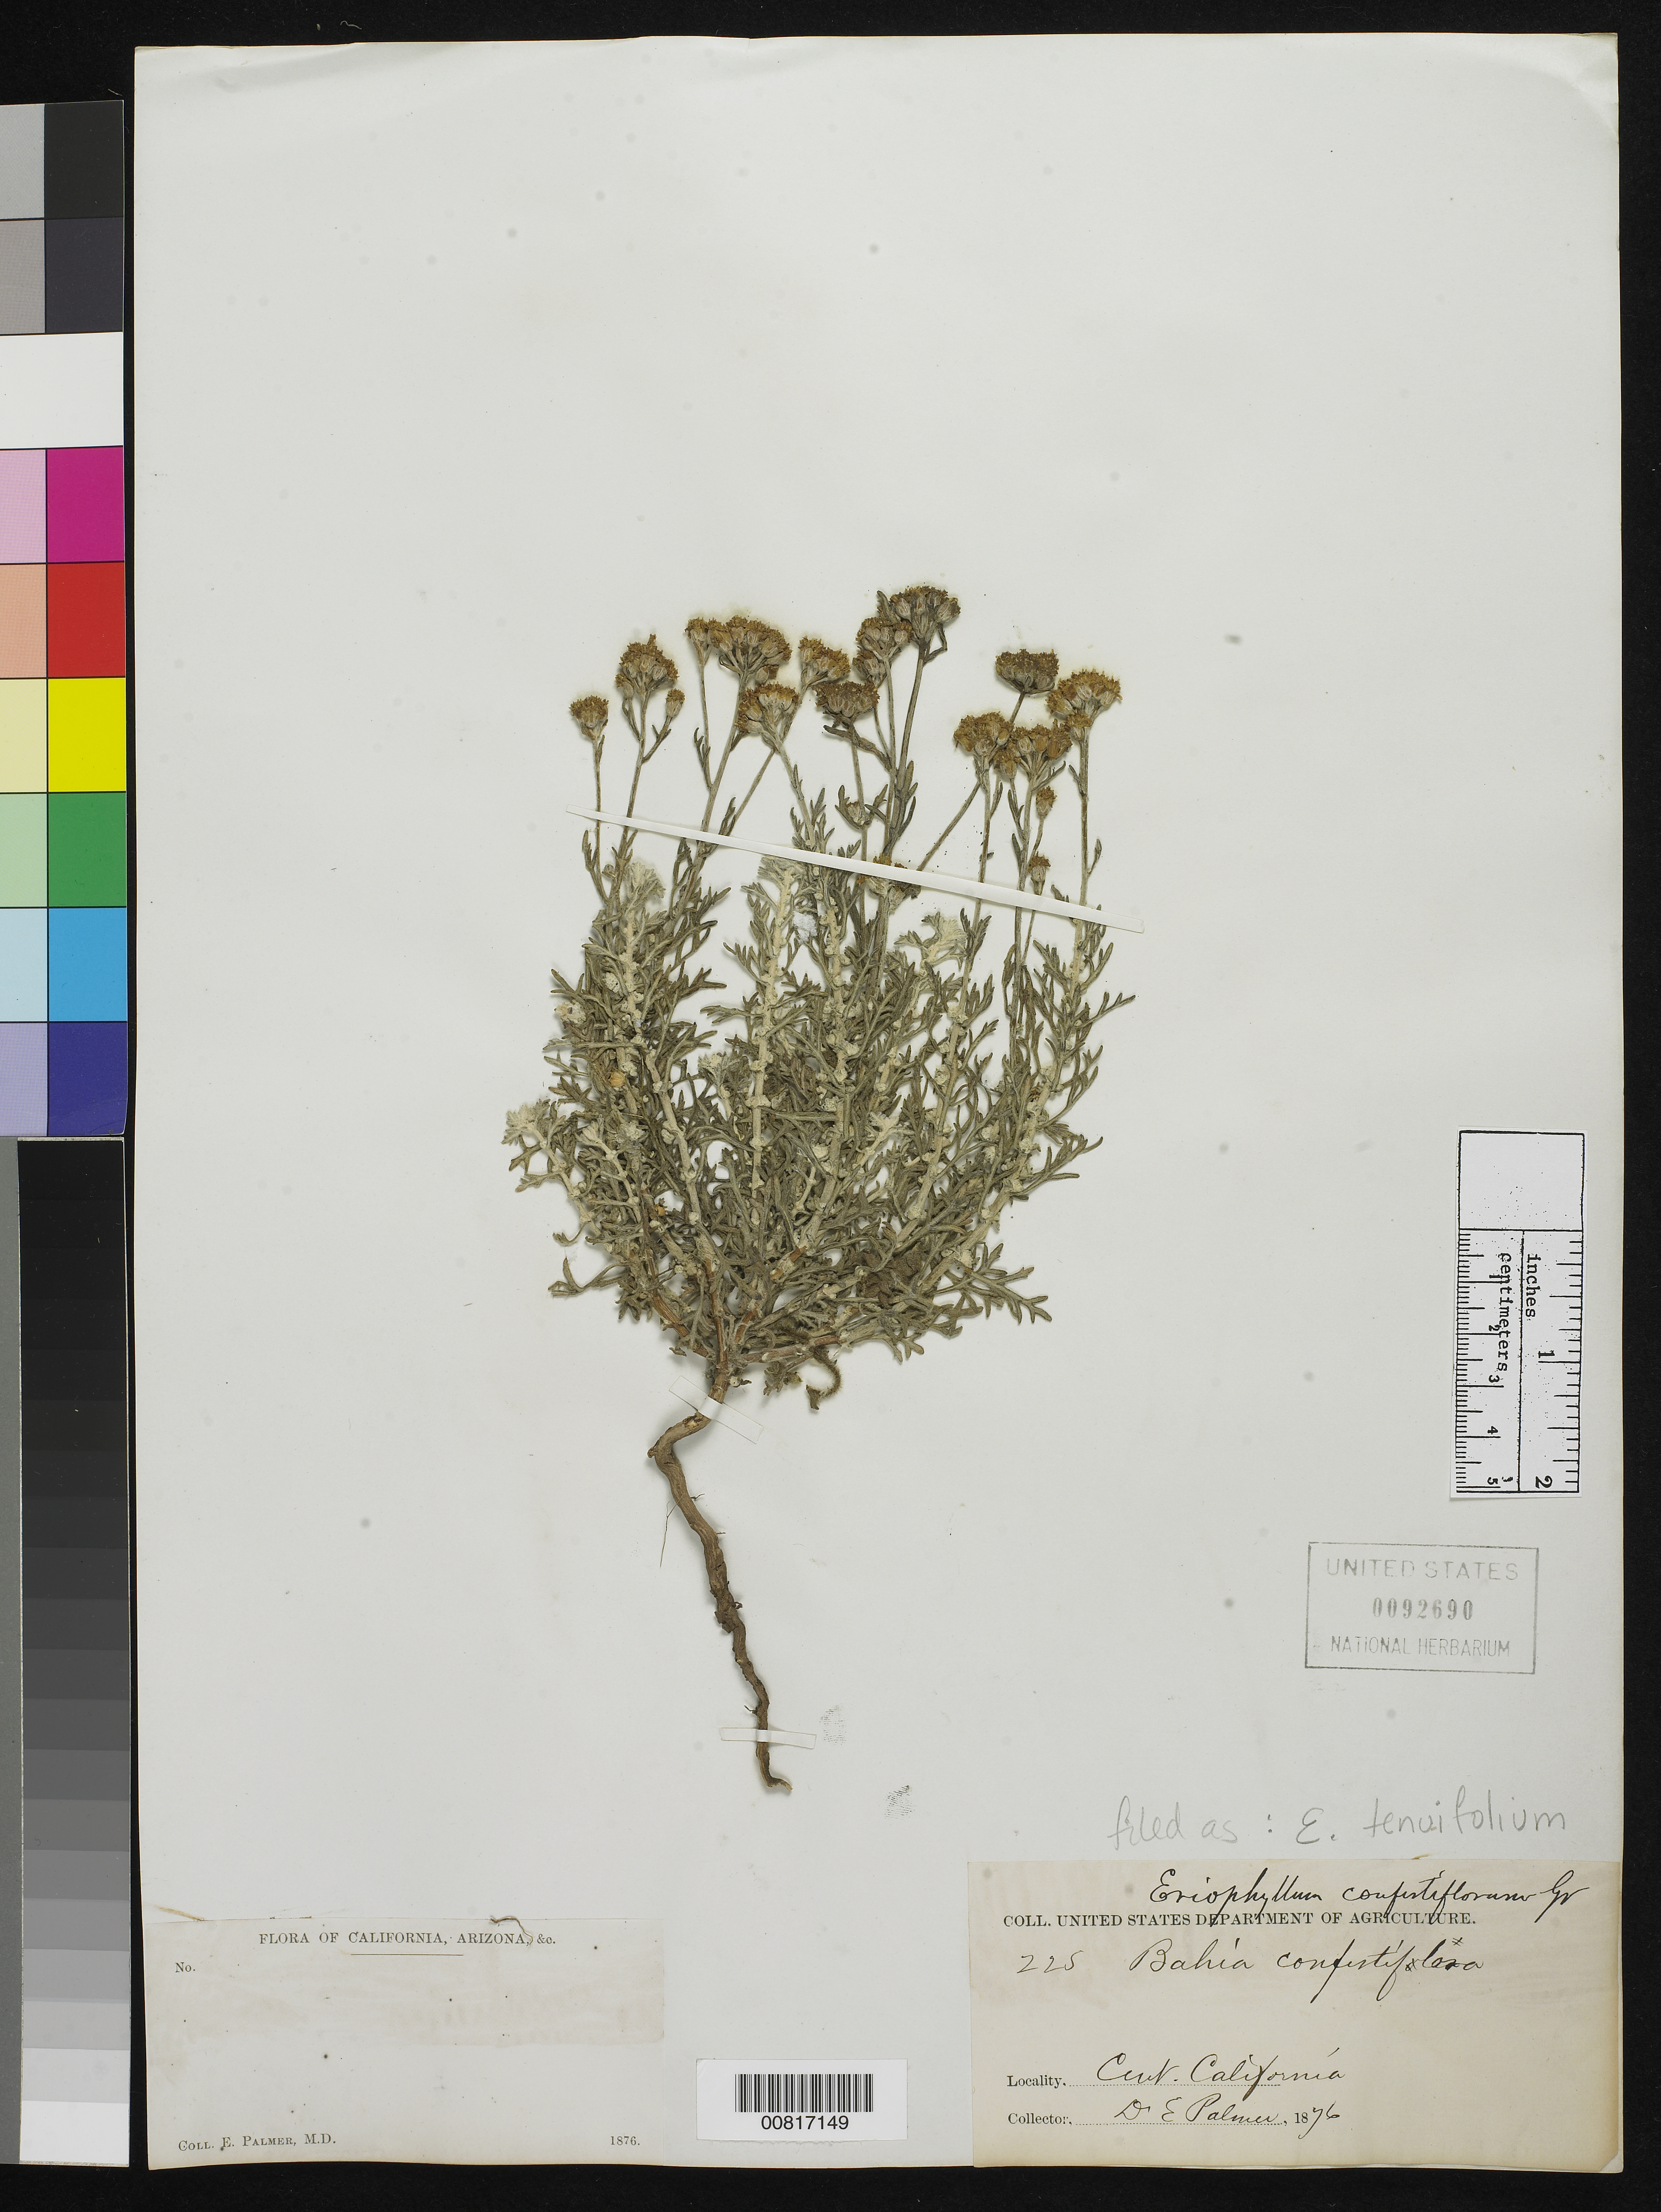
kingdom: Plantae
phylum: Tracheophyta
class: Magnoliopsida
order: Asterales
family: Asteraceae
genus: Eriophyllum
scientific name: Eriophyllum tenuifolium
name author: (DC.) Rydb.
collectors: E. Palmer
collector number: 225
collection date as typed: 1876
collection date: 1876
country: United States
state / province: California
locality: Central California.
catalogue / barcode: US 92690